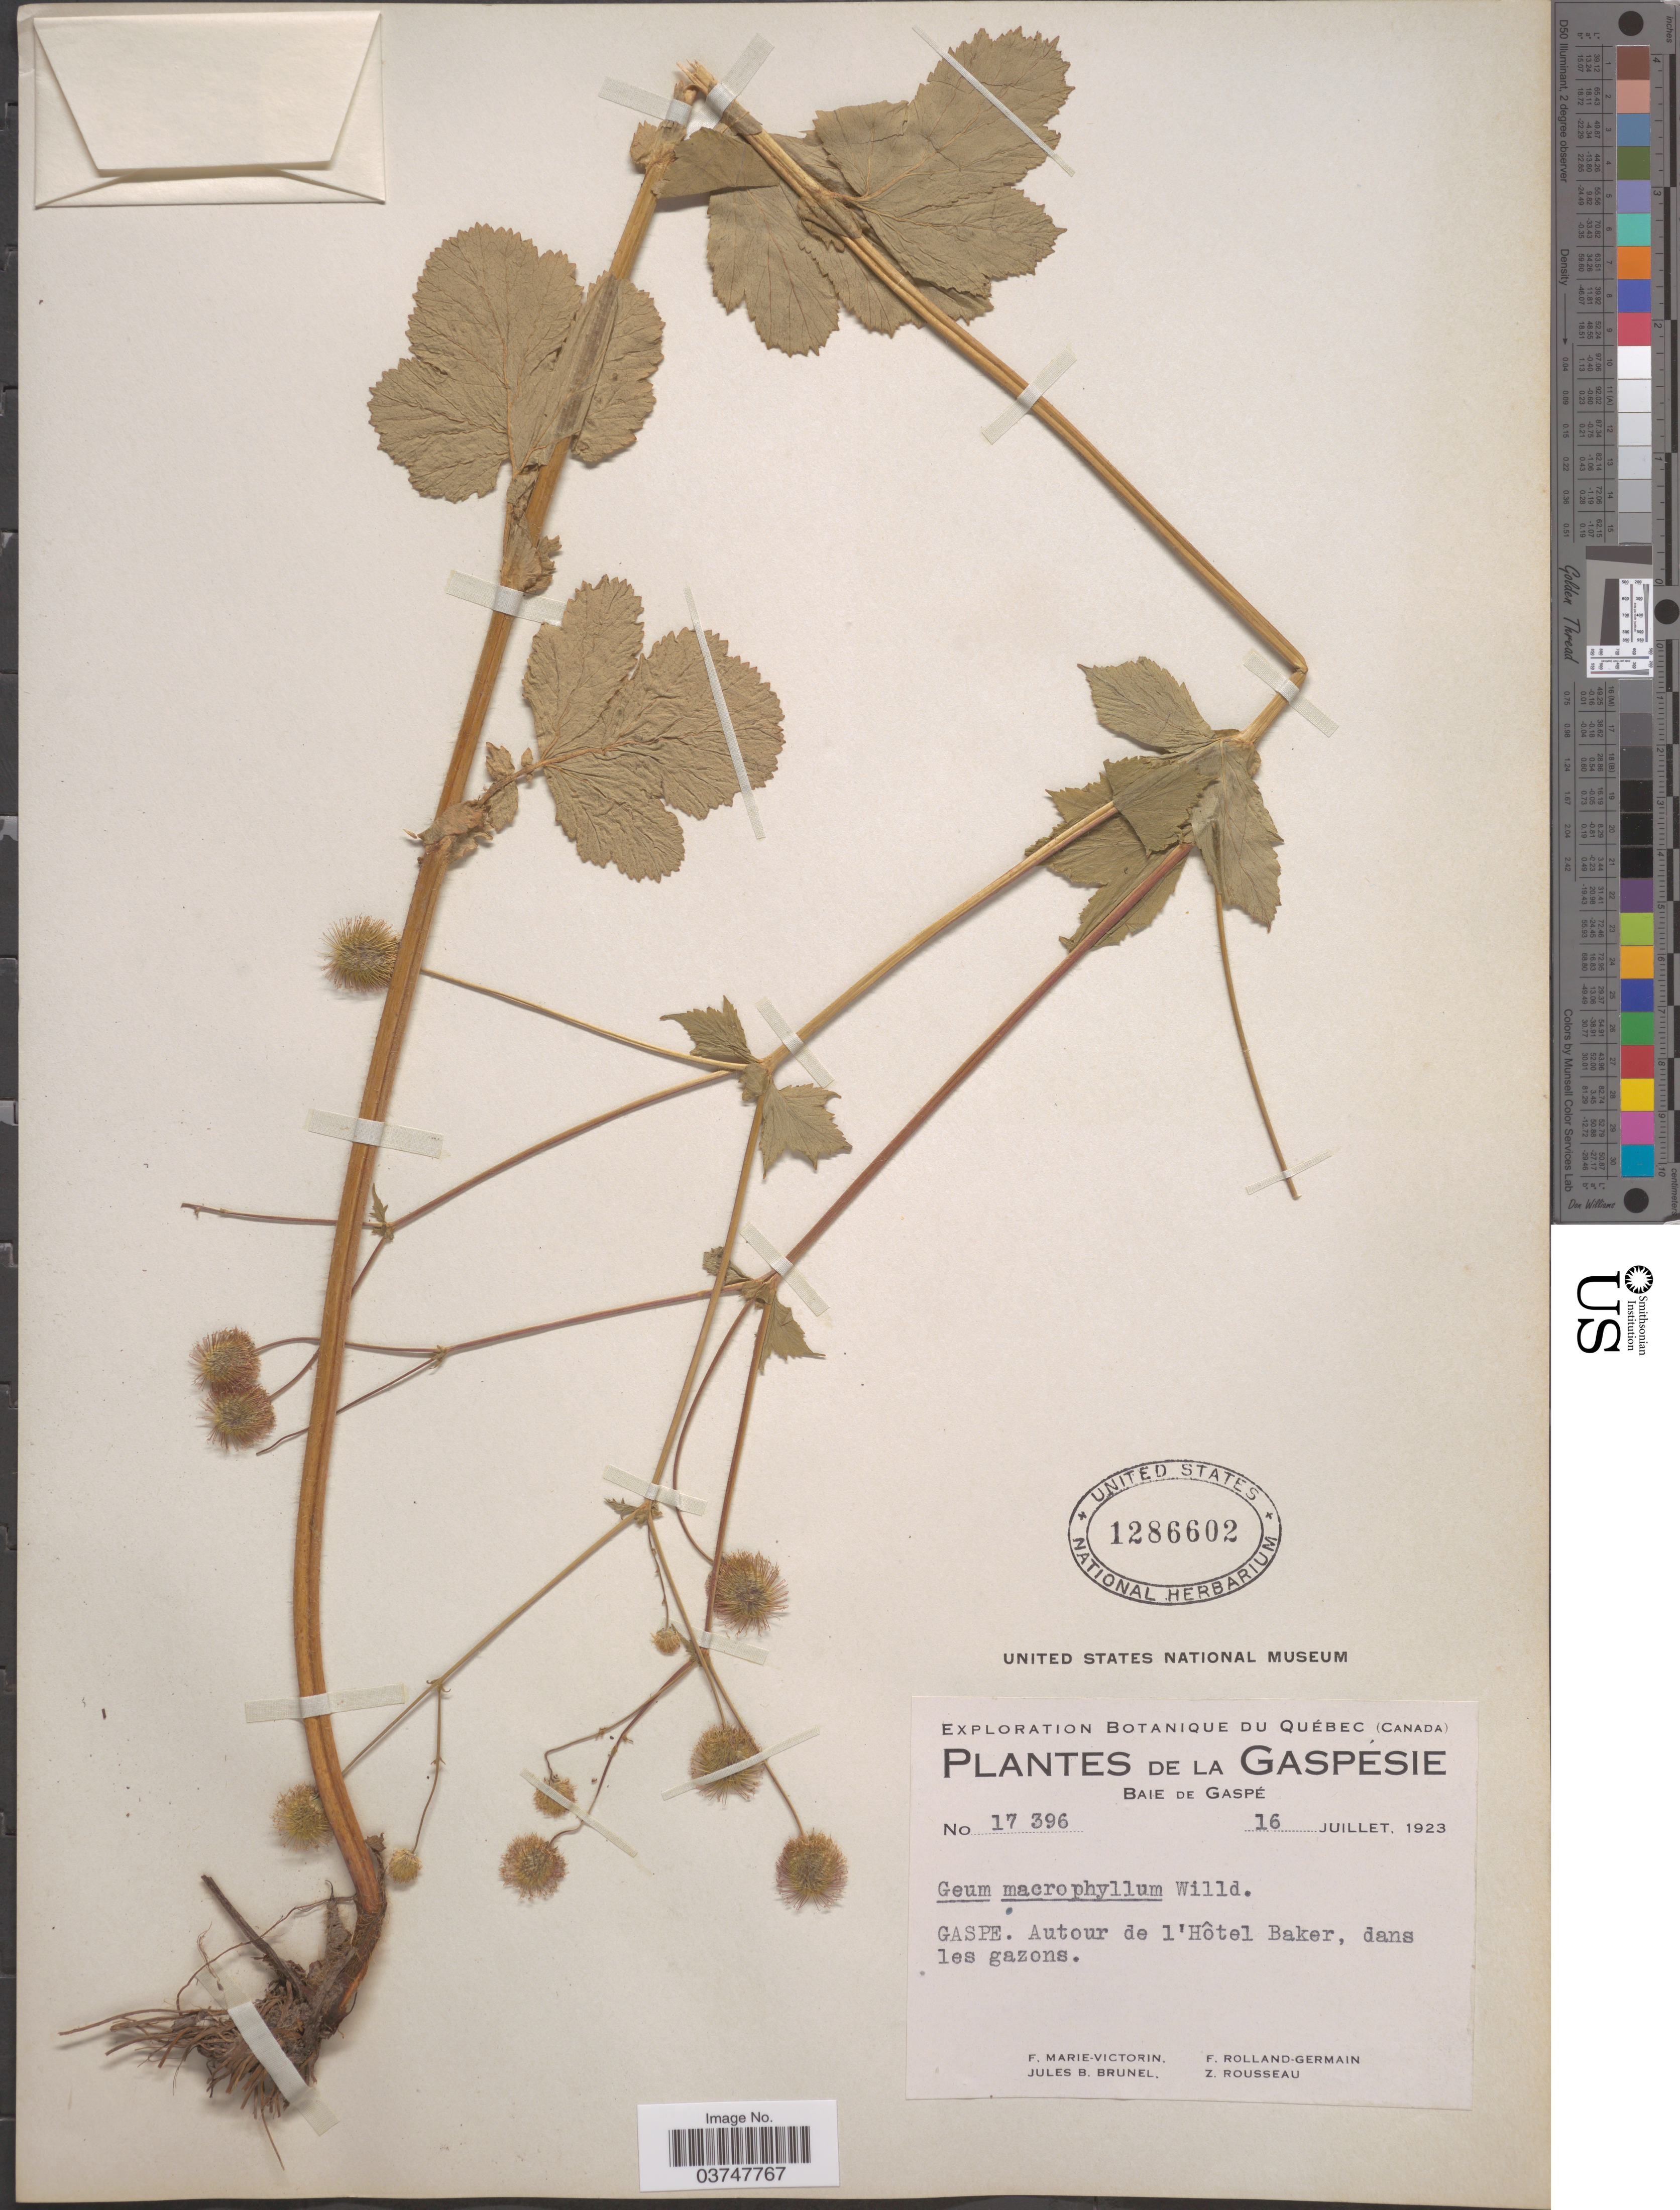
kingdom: Plantae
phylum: Tracheophyta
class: Magnoliopsida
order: Rosales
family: Rosaceae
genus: Geum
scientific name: Geum macrophyllum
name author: Willd.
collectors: F. Marie-Victorin, J. Brunel, Rolland-Germain & Z. Rousseau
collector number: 17396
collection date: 1923-07-16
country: Canada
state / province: Quebec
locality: La Gaspésie. Baie de Gaspé. Gaspe. Autour de l'Hôtel Baker.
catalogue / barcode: US 1286602